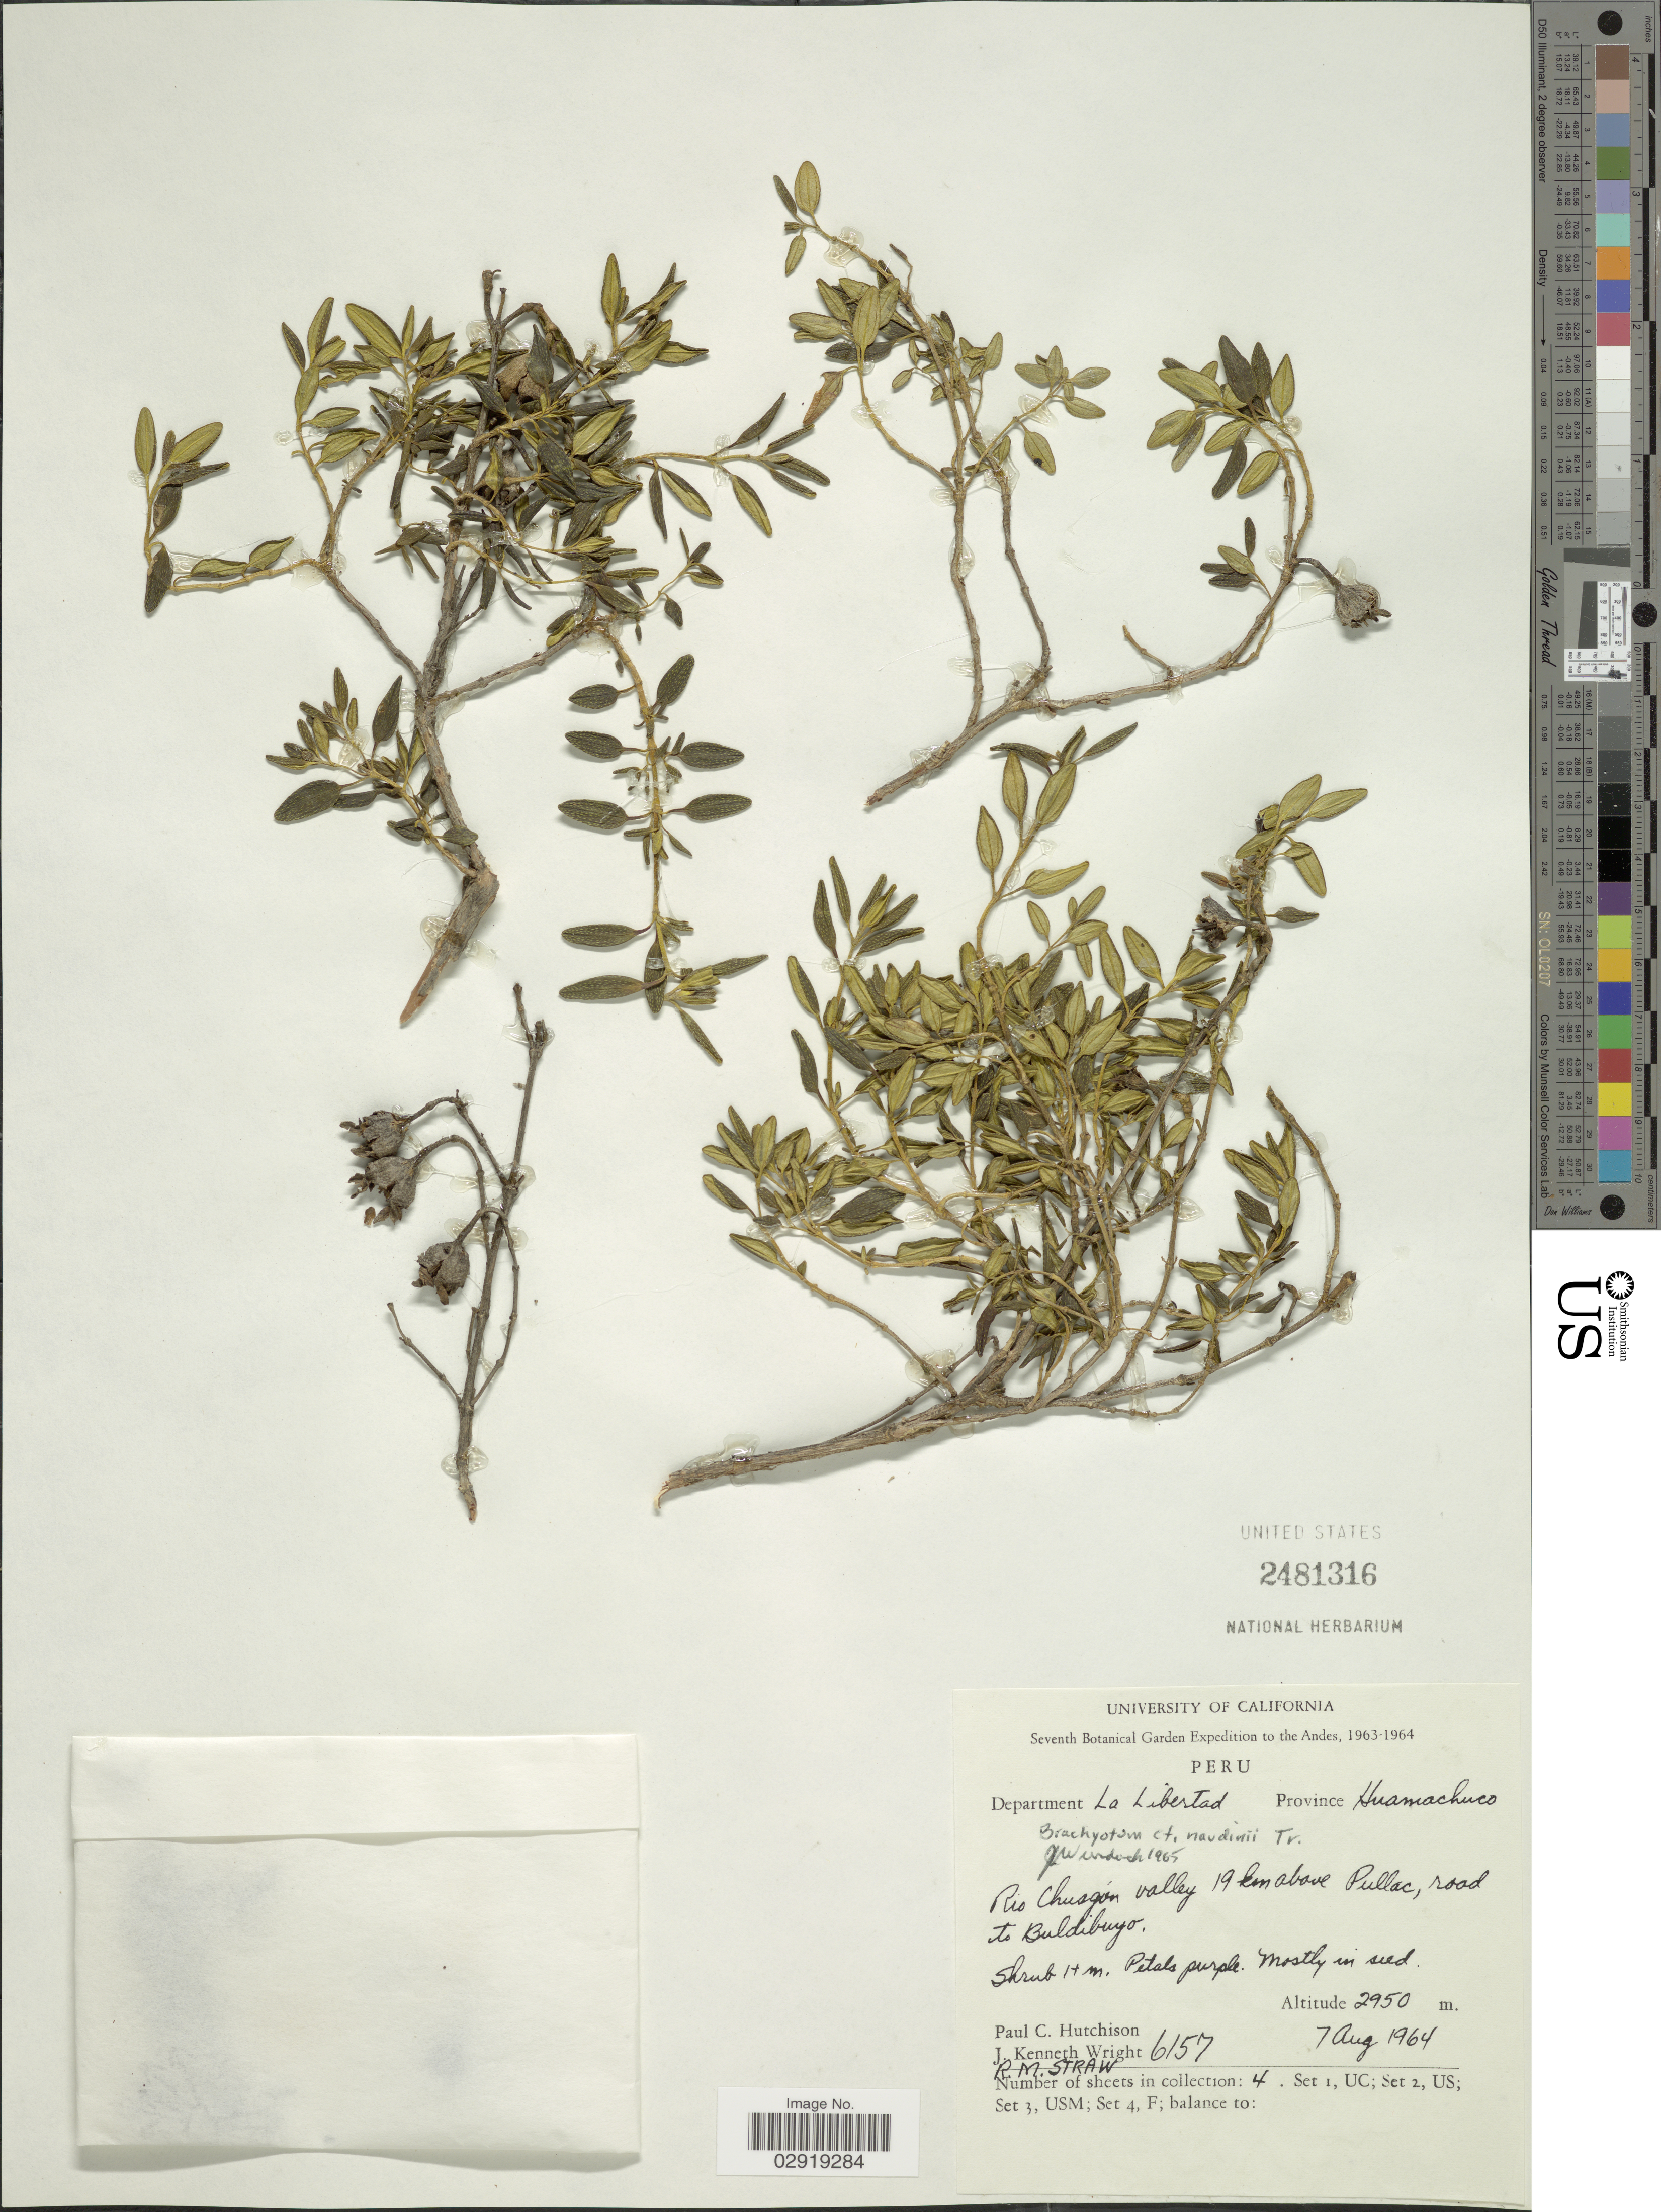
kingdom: Plantae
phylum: Tracheophyta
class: Magnoliopsida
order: Myrtales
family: Melastomataceae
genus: Brachyotum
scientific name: Brachyotum naudinii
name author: Triana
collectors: P. C. Hutchison, J. K. Wright & R. M. Straw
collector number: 6157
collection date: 1964-08-07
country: Peru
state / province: Huánuco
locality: Department La Libertad Province Huaneachuco. Rio Chusgón valley 19 km above Pullac, road to Buldibuyo.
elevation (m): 2950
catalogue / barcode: US 2481316